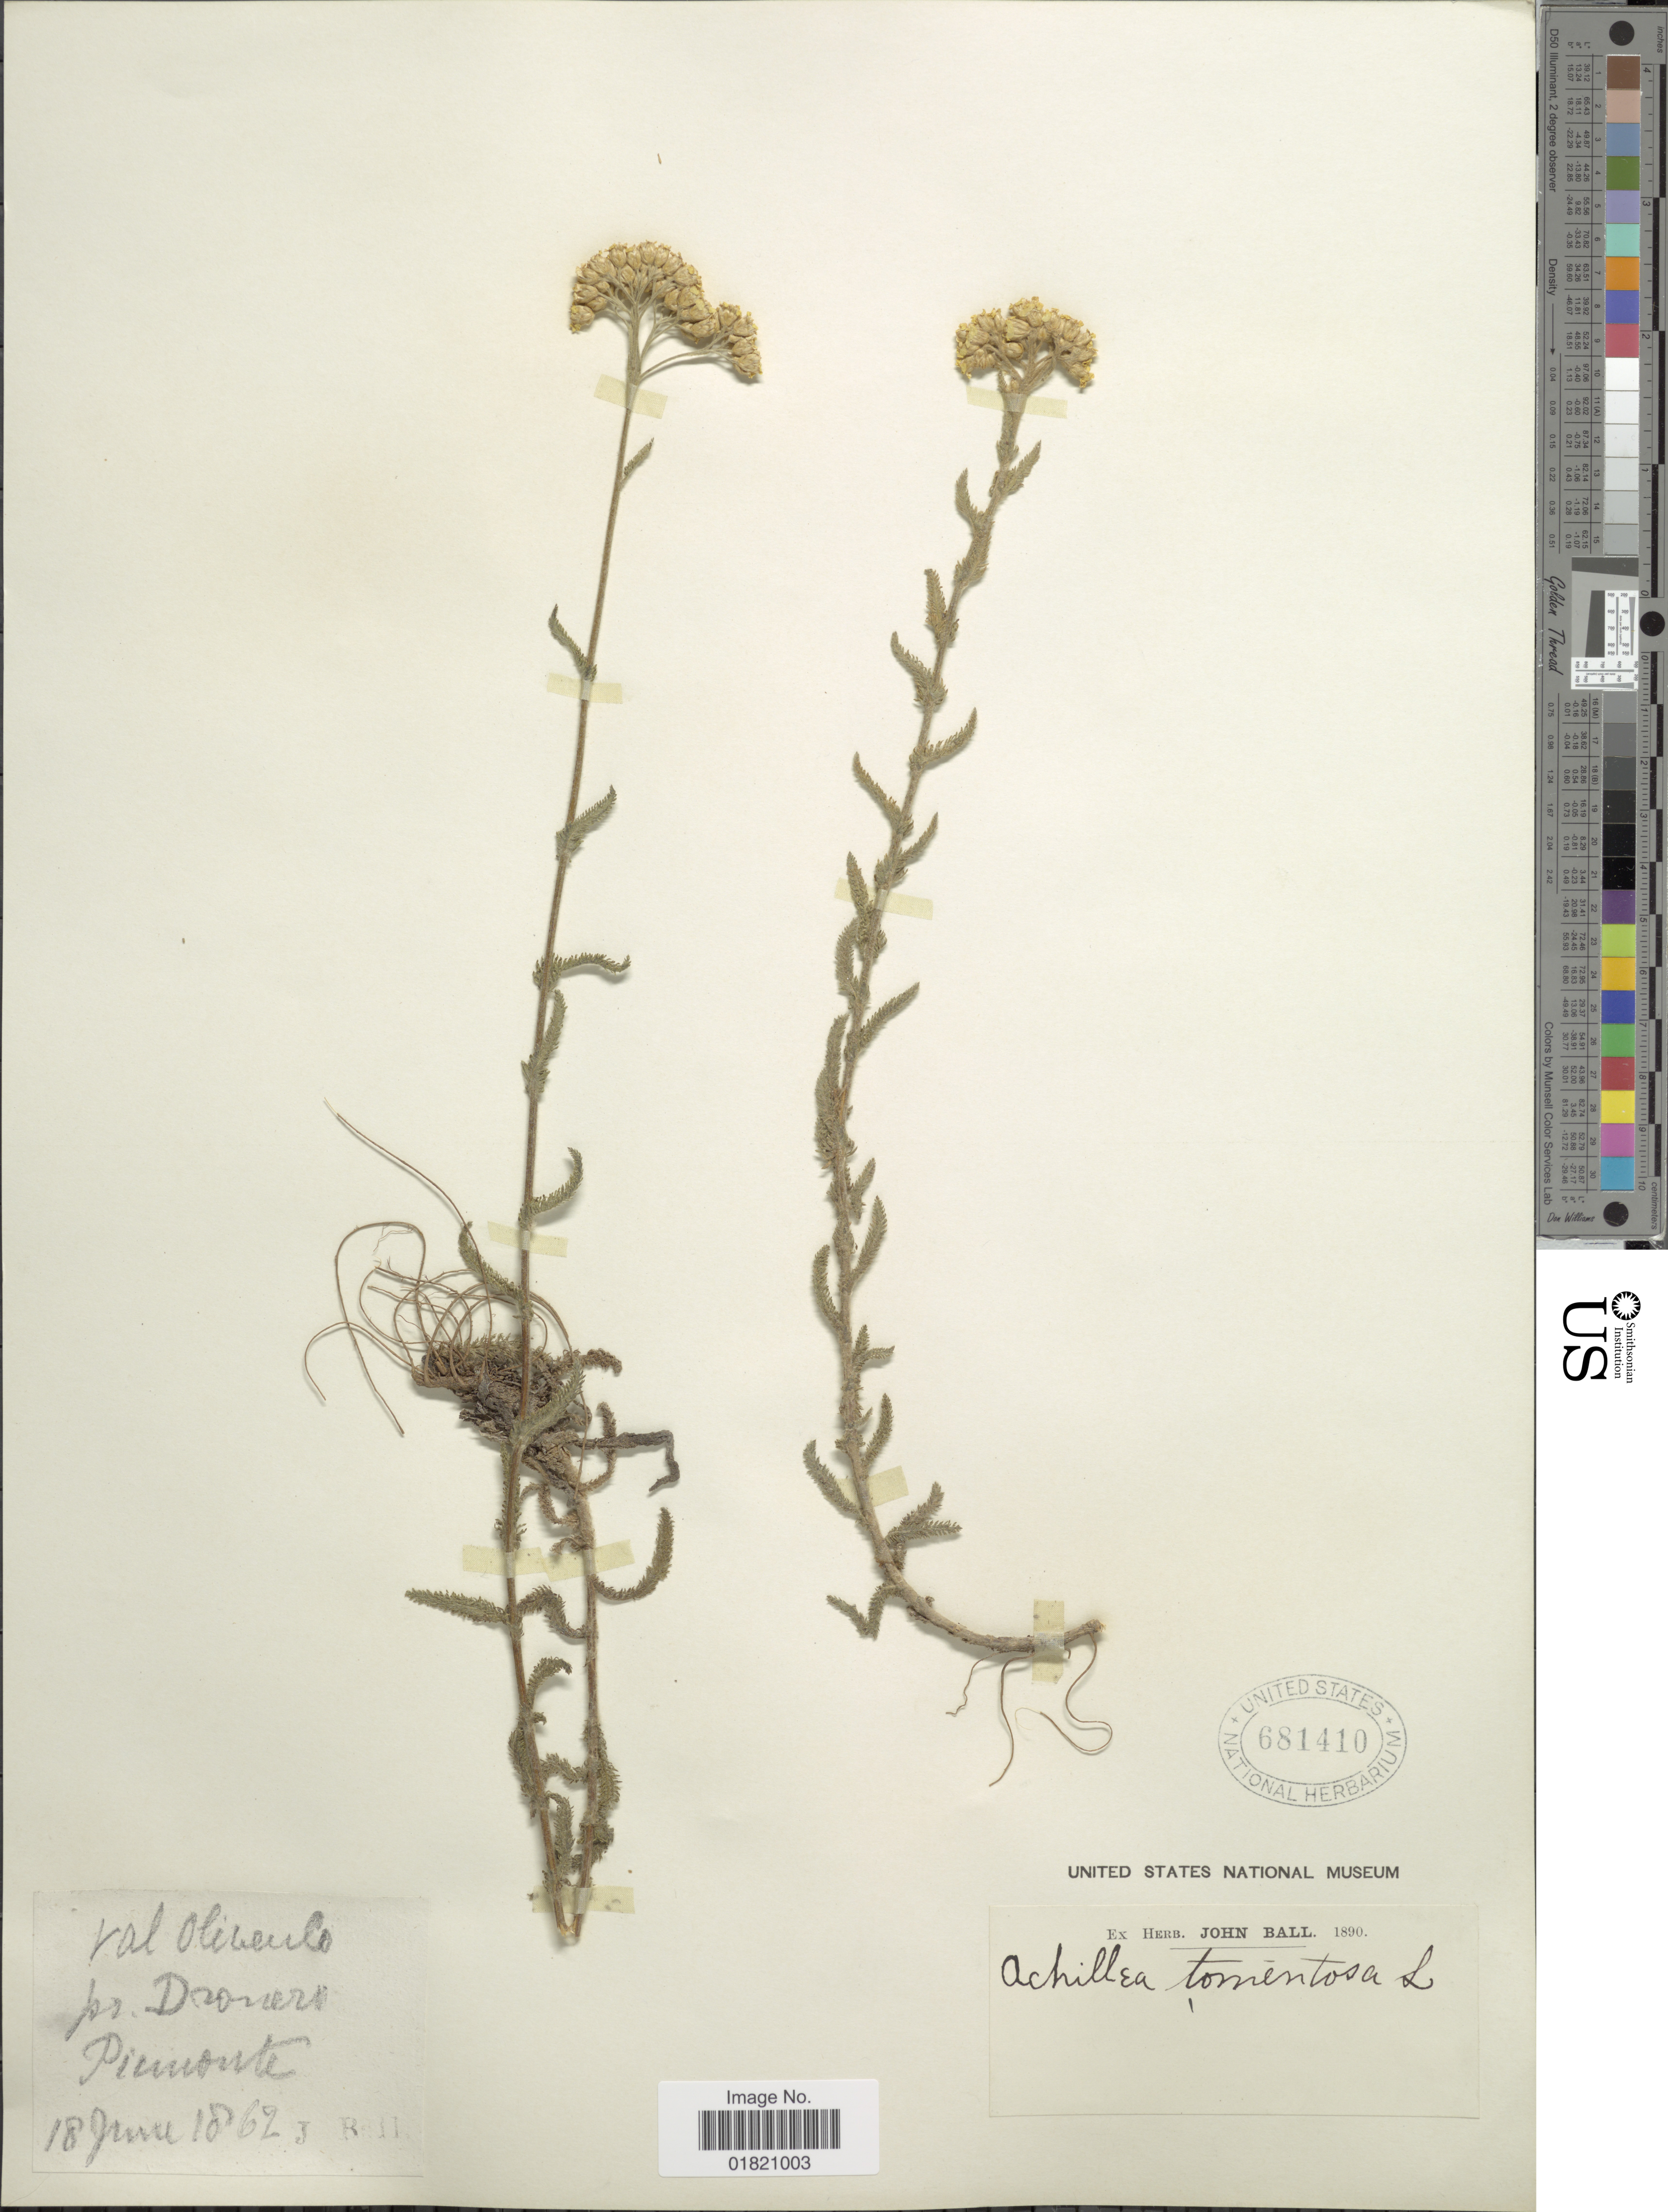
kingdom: Plantae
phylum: Tracheophyta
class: Magnoliopsida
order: Asterales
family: Asteraceae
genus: Achillea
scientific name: Achillea tomentosa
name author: L.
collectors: J. Ball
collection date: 1862-06-18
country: Italy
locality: Val. Olivenko pr. Dronero Piemonte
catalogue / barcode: US 681410